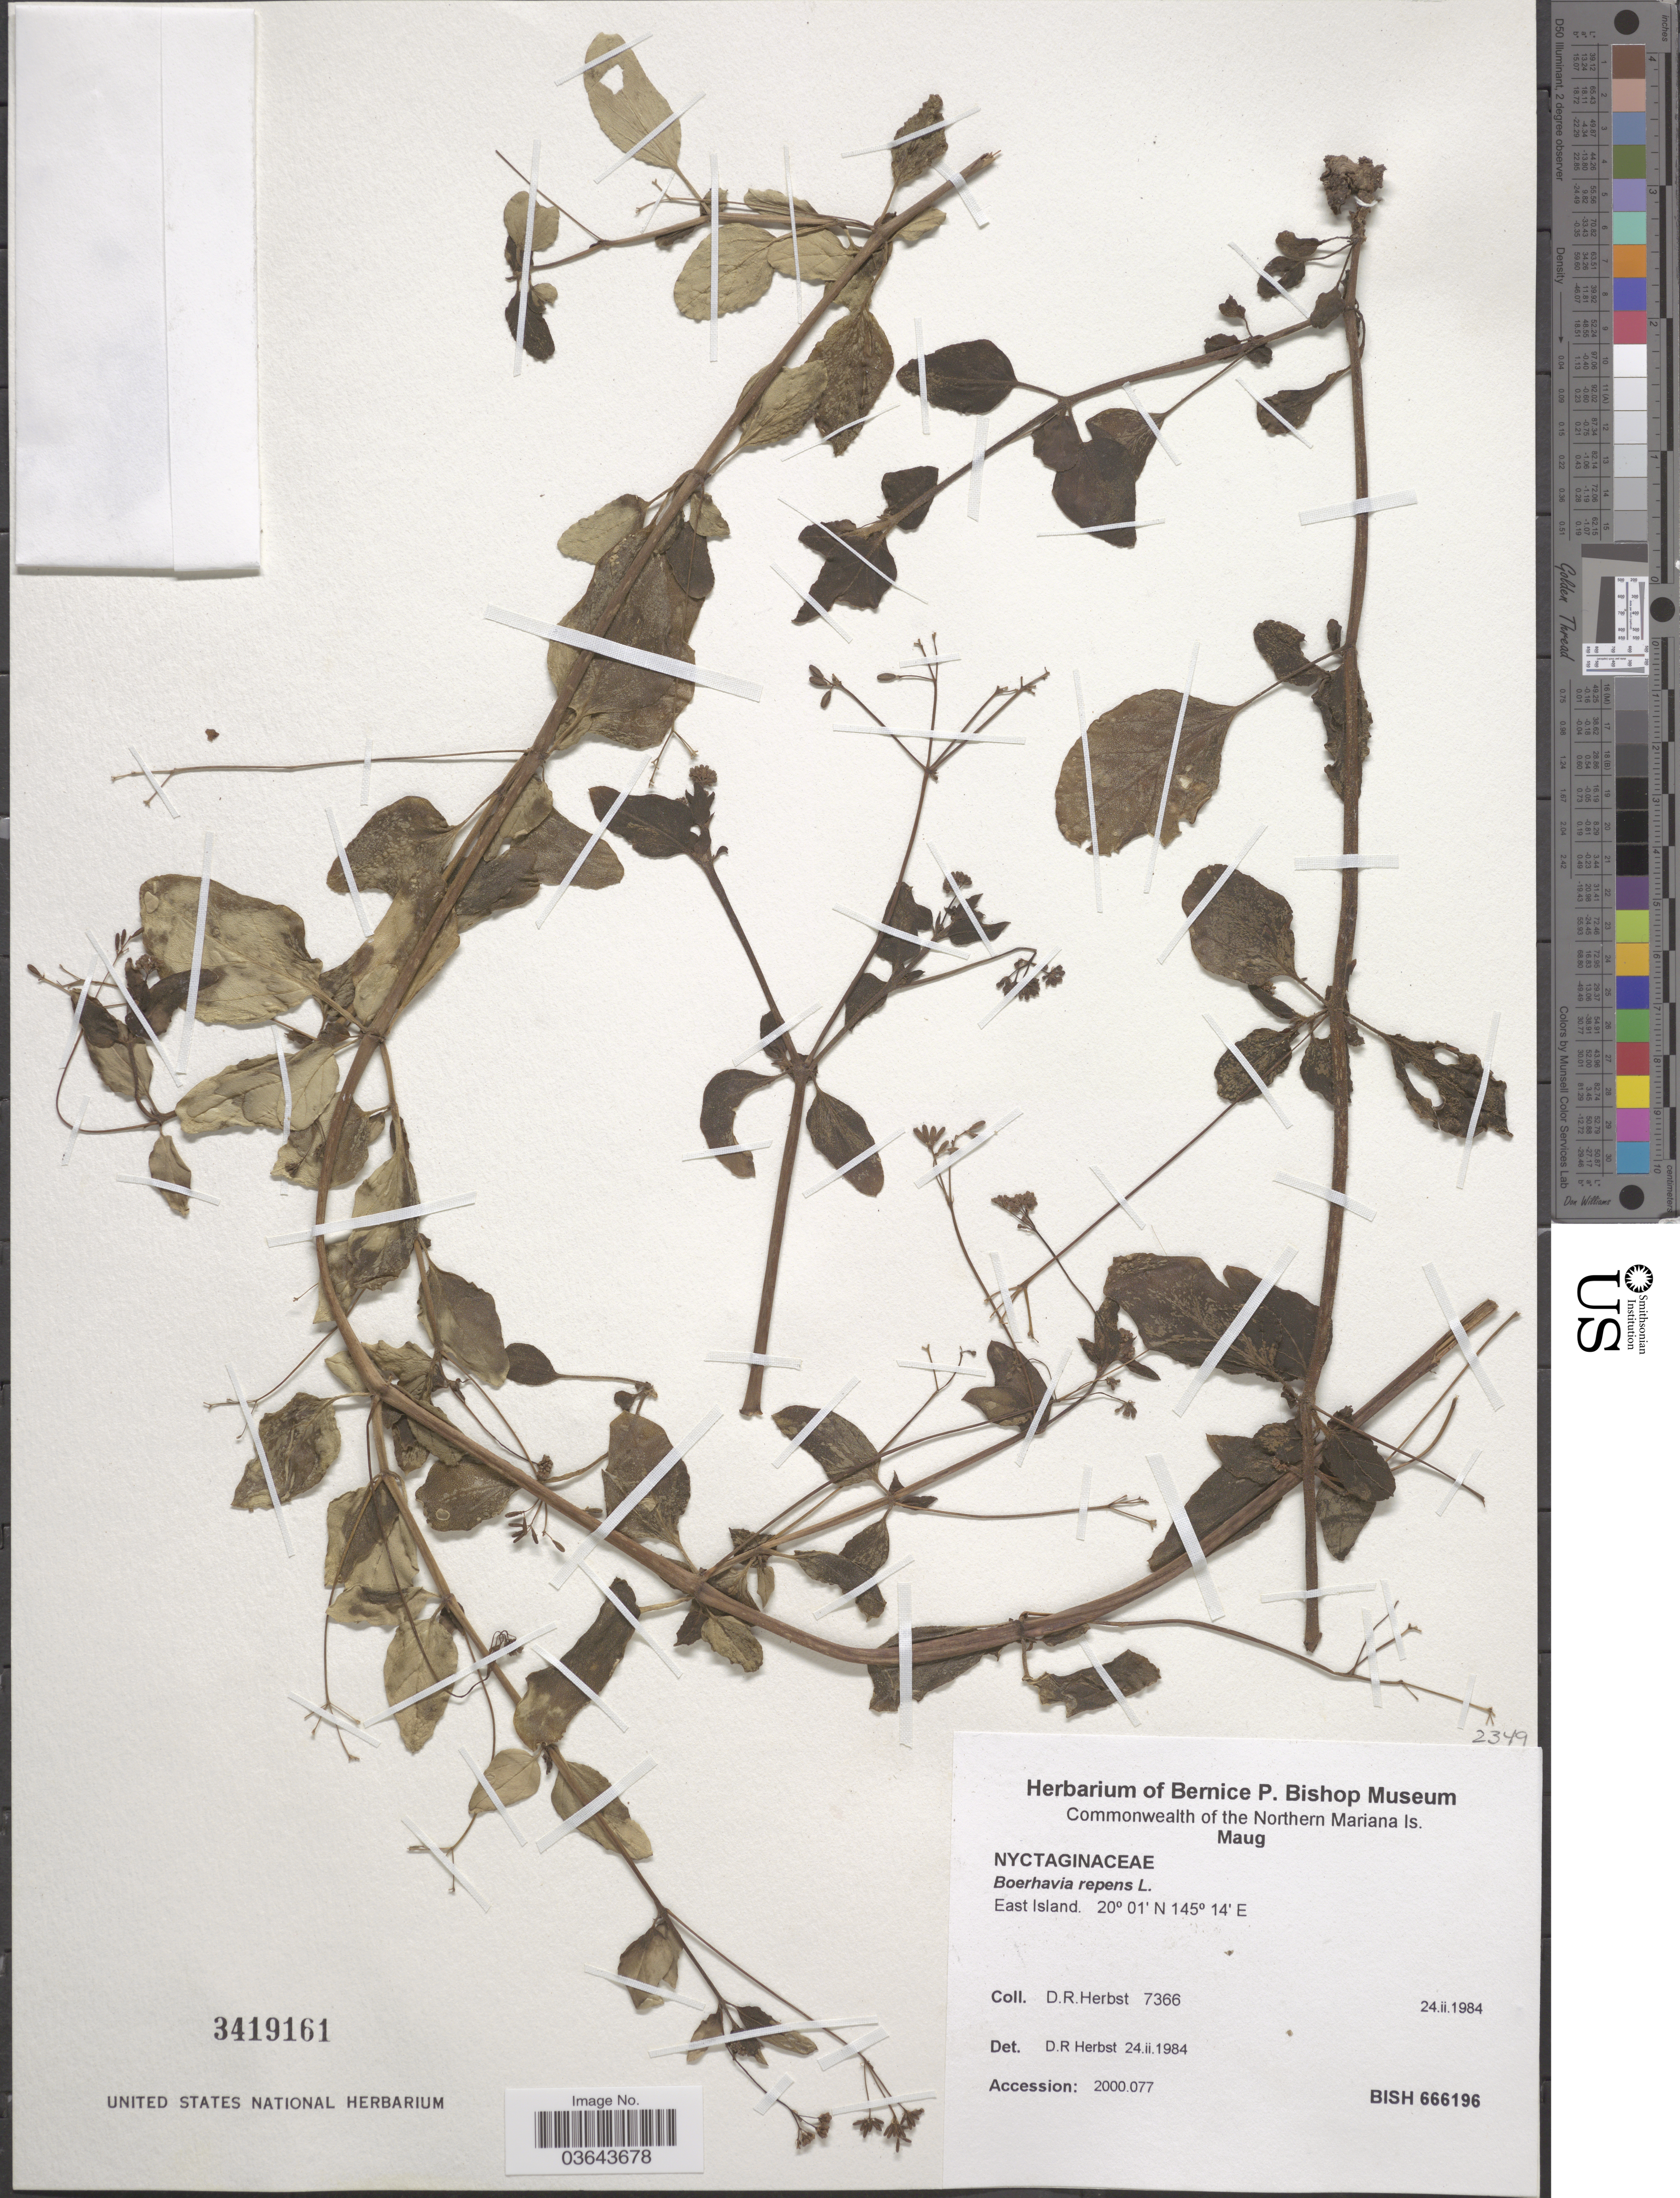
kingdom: Plantae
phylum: Tracheophyta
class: Magnoliopsida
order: Caryophyllales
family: Nyctaginaceae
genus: Boerhavia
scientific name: Boerhavia repens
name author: L.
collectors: D. R. Herbst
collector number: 7366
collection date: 1984-02-24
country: Northern Mariana Islands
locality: Maug. East island.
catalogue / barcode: US 3419161